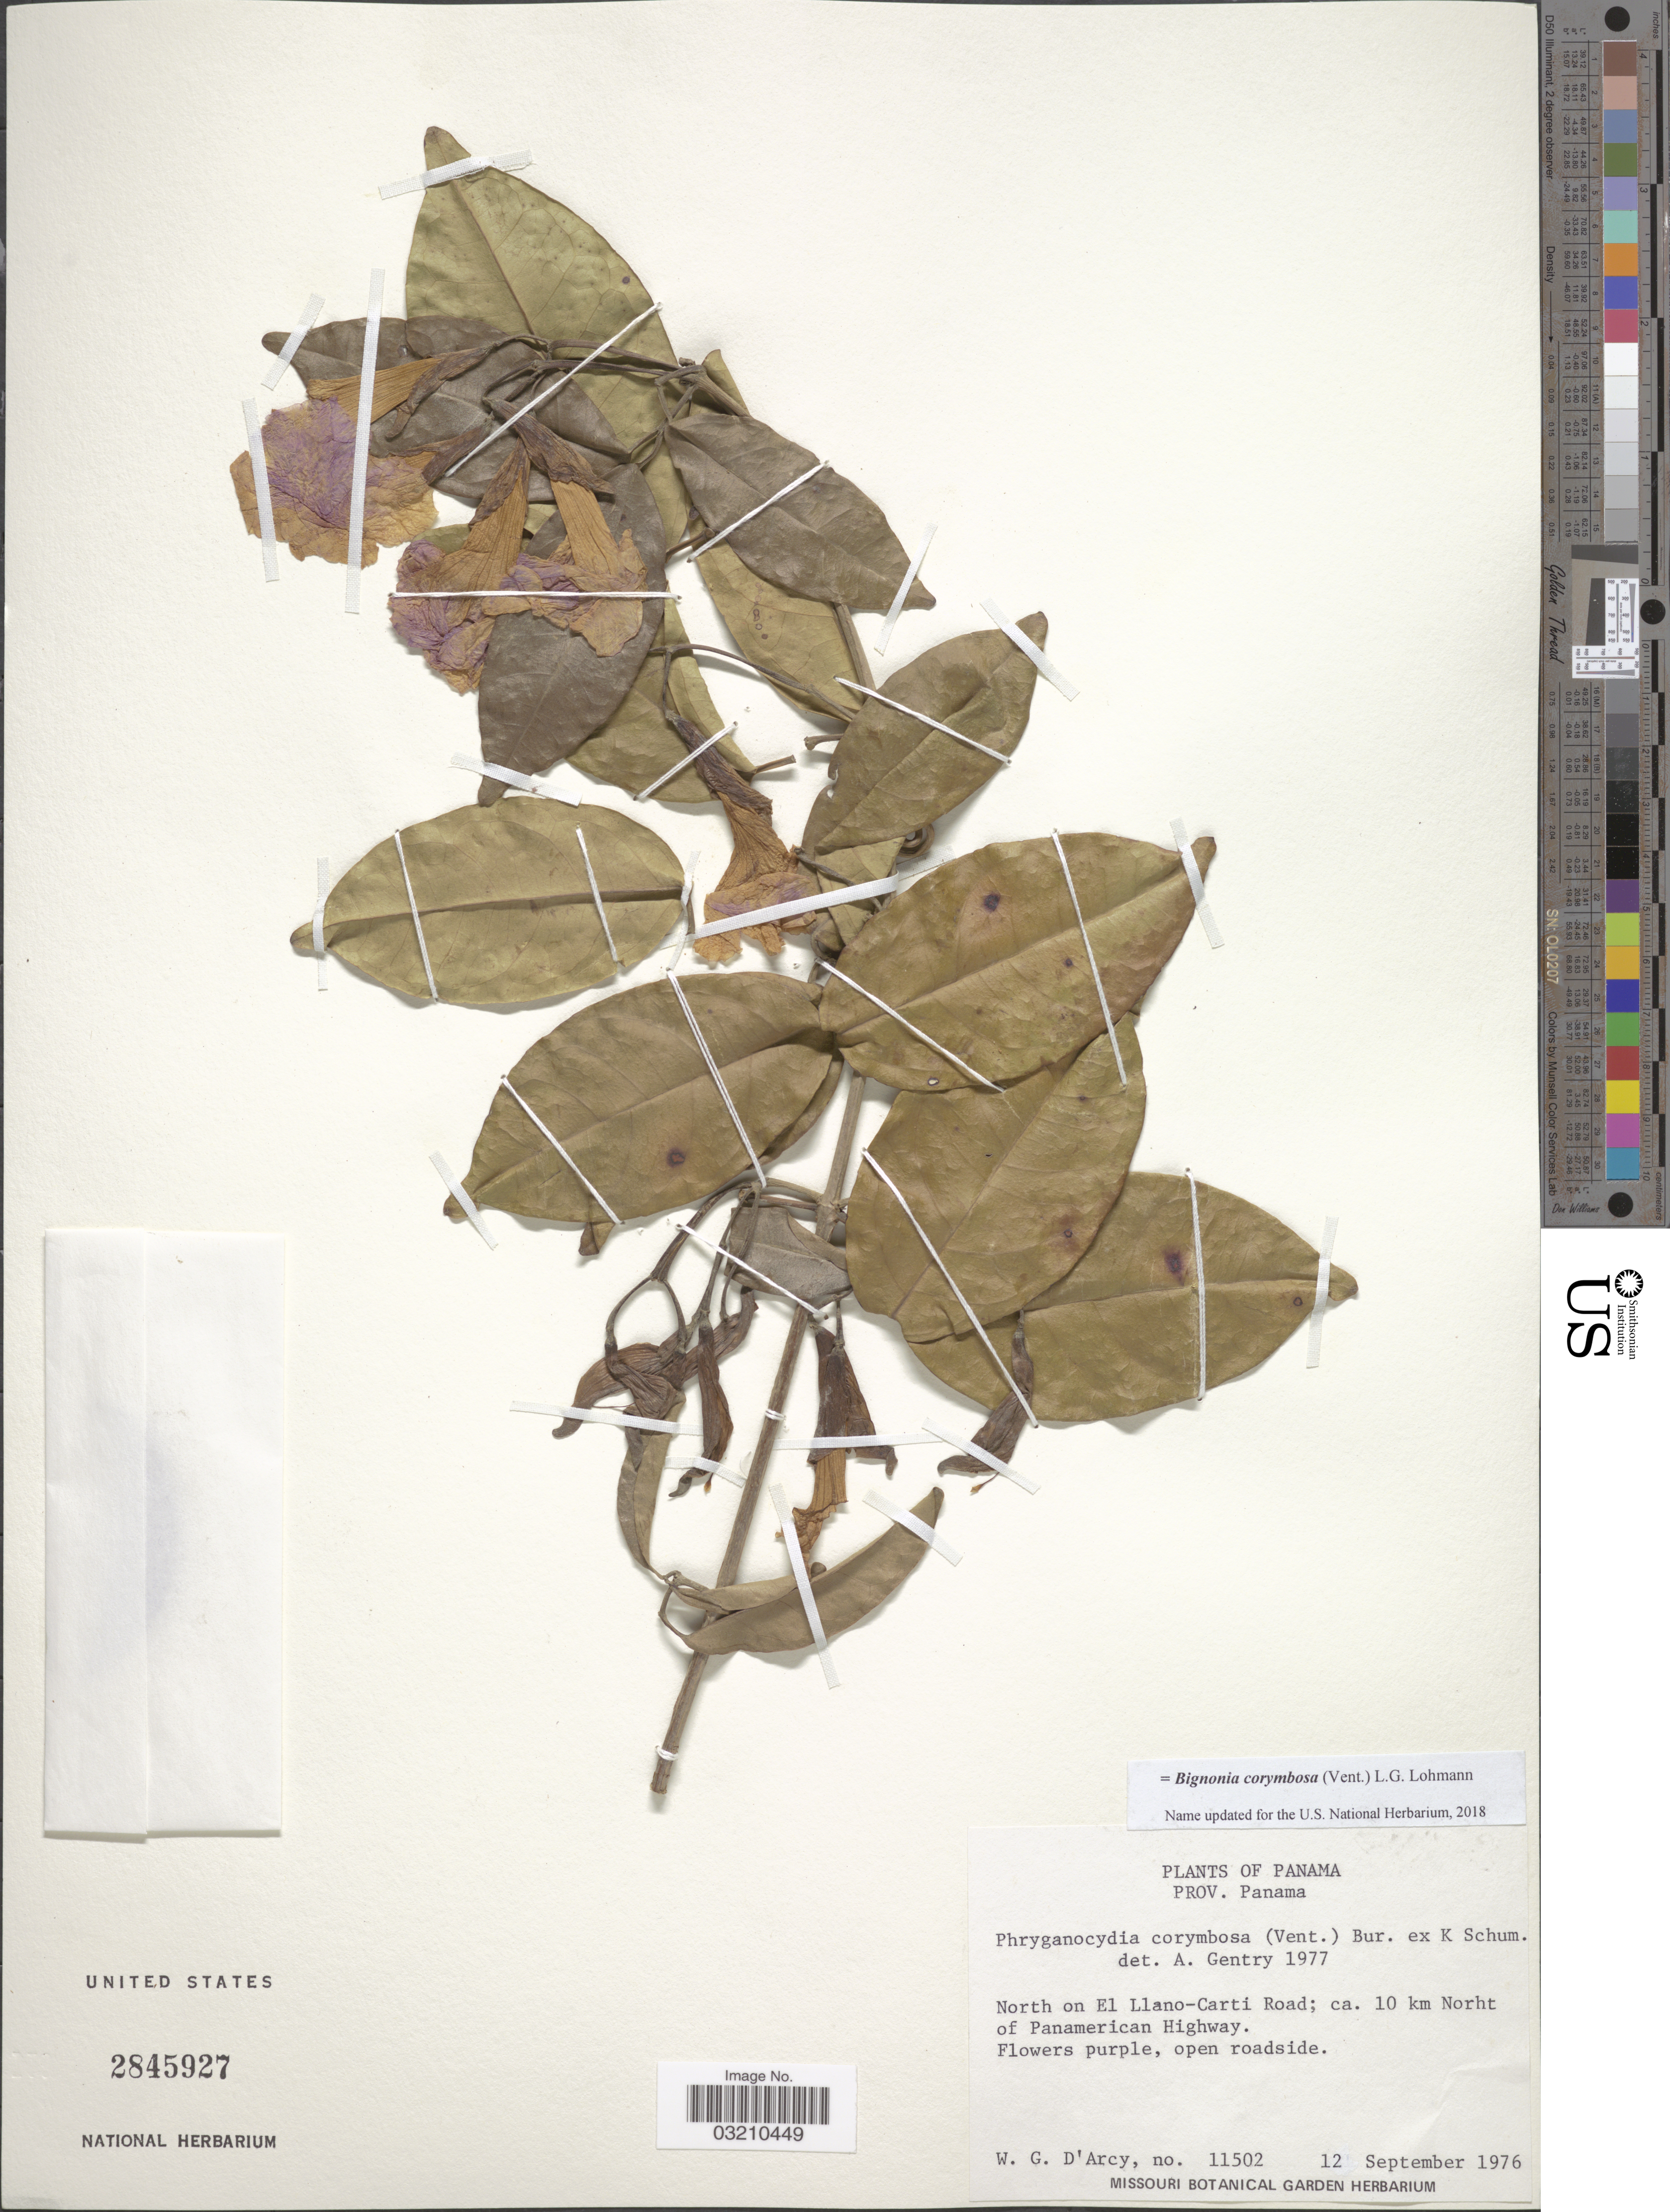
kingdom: Plantae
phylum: Tracheophyta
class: Magnoliopsida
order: Lamiales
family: Bignoniaceae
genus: Bignonia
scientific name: Bignonia corymbosa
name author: (Vent.) L.G. Lohmann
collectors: W. G. D'Arcy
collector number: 11502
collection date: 1976-09-12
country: Panama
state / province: Panamá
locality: North on El Llano-Carti Road; ca. 10 km North of Panamerican Highway. Open roadside.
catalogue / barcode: US 2845927